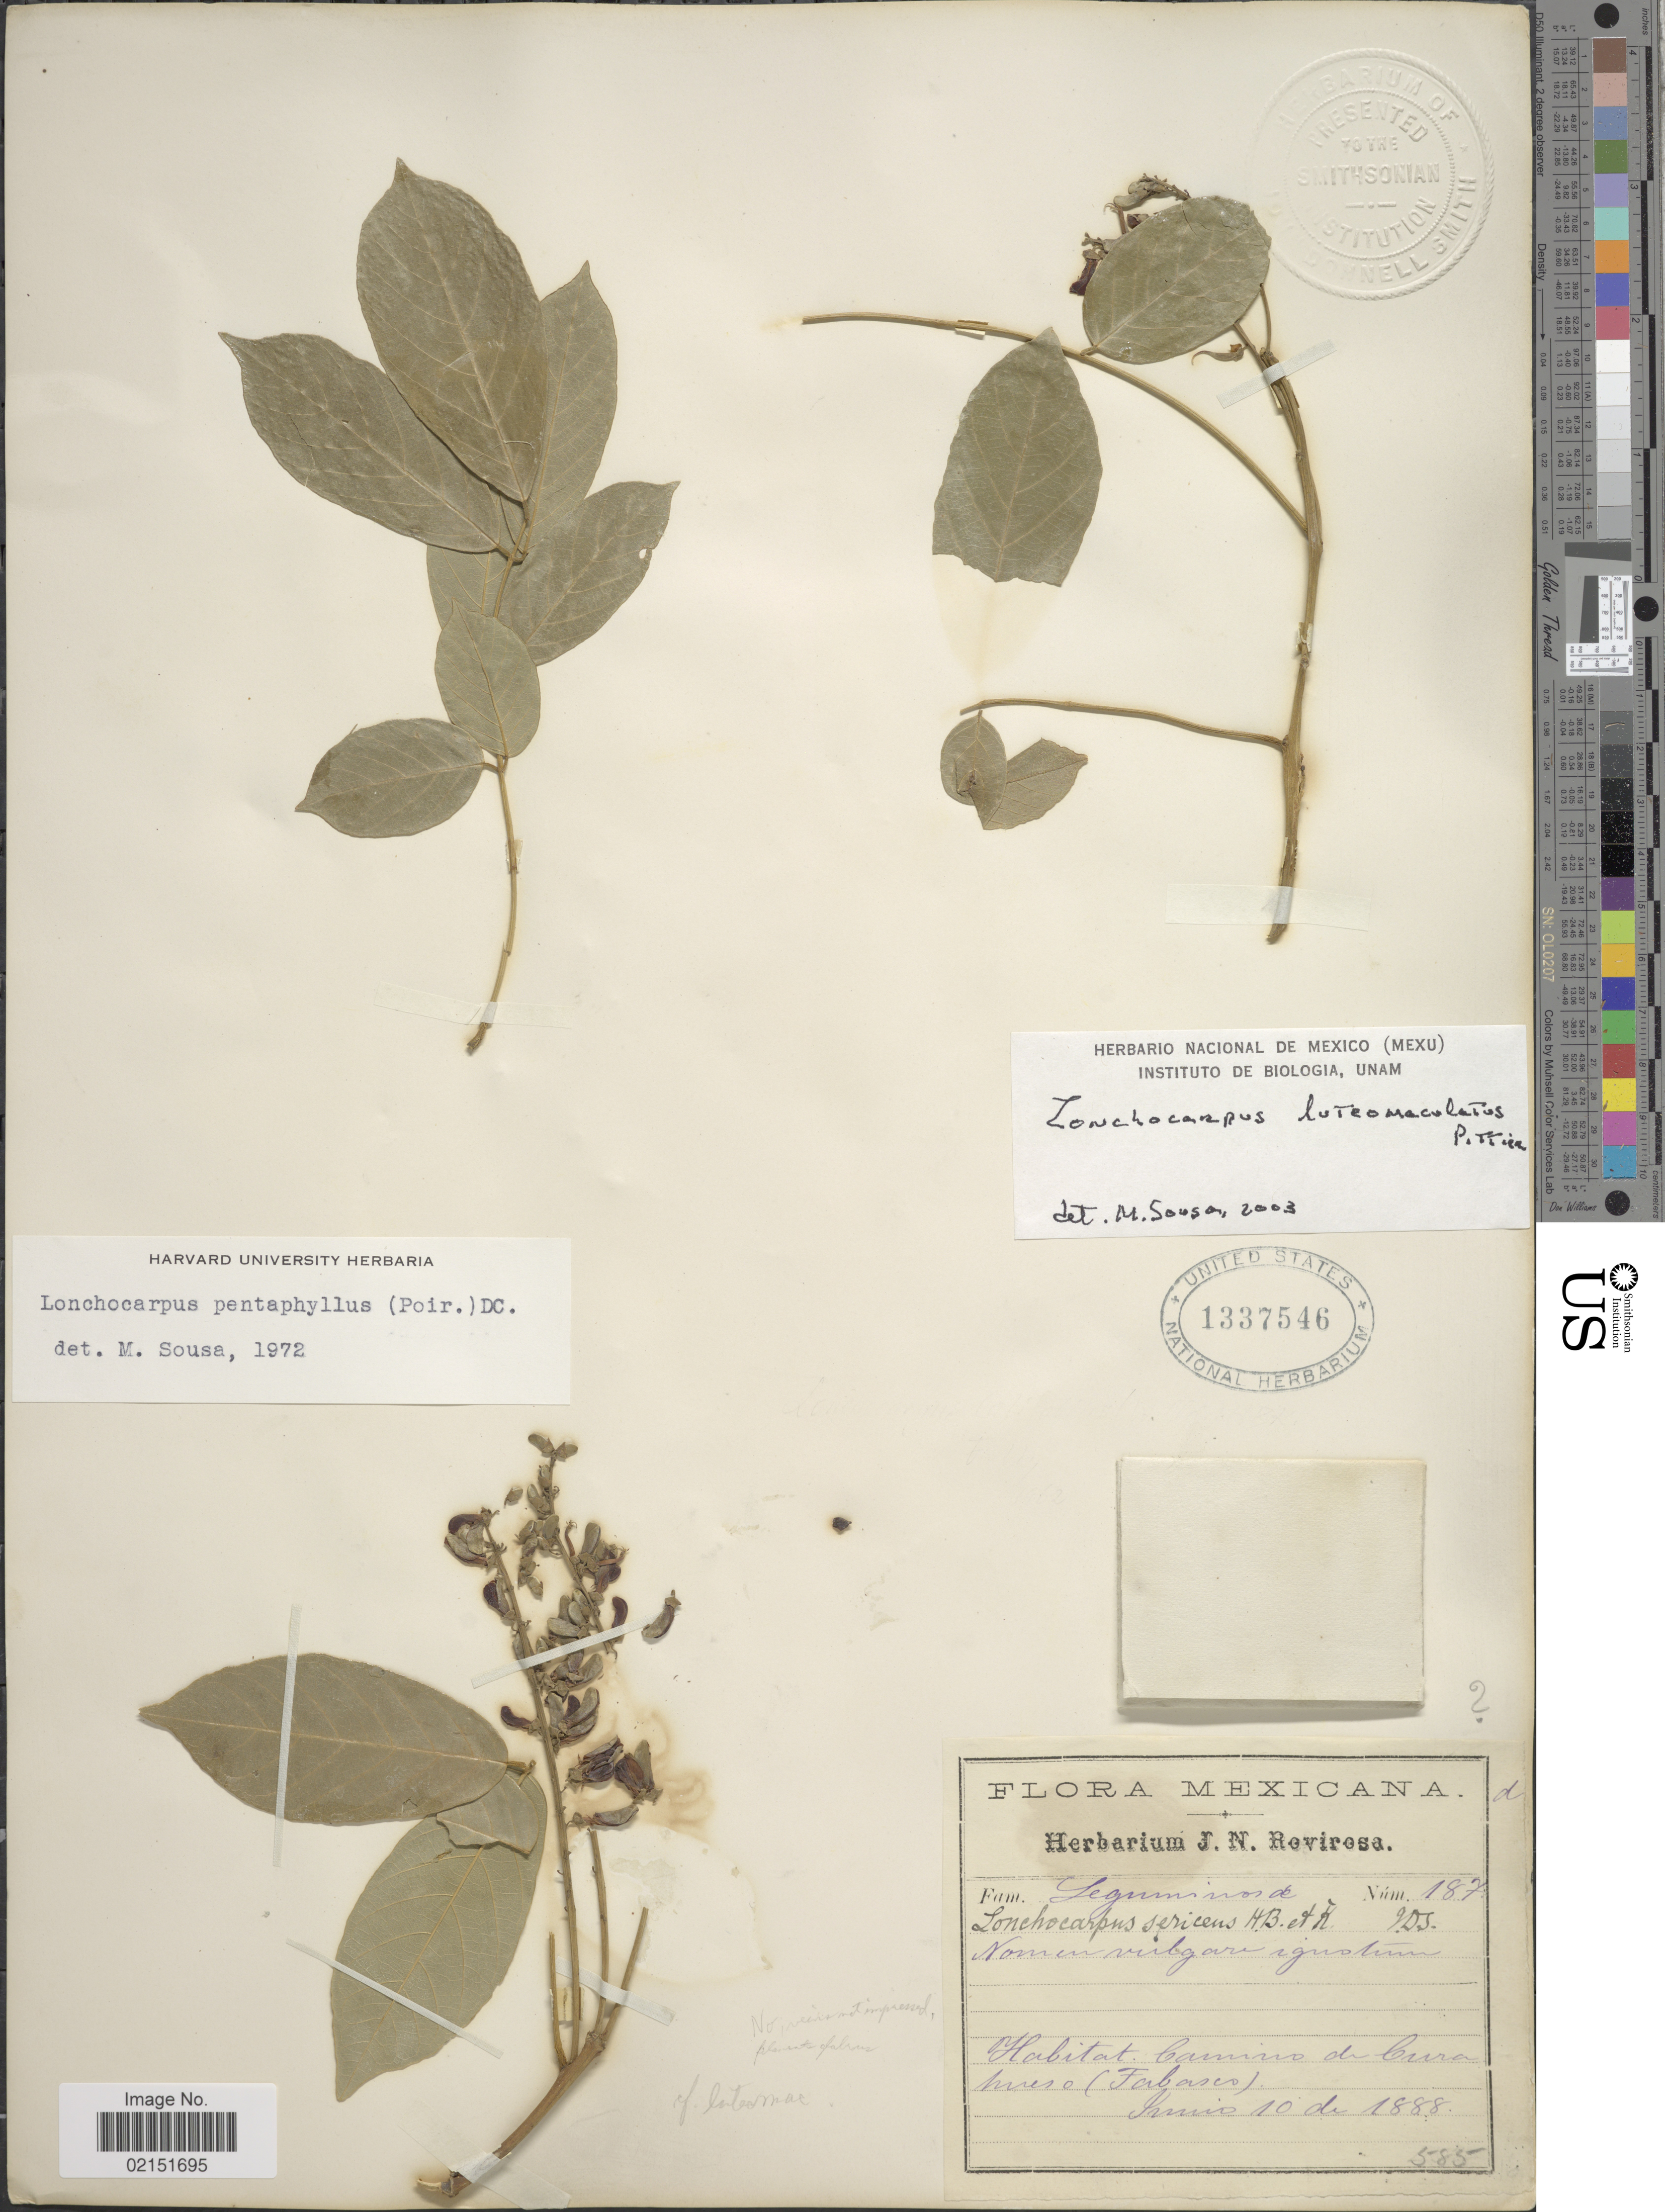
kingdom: Plantae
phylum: Tracheophyta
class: Magnoliopsida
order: Fabales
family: Fabaceae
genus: Lonchocarpus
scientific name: Lonchocarpus luteomaculatus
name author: Pittier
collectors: ex herb. J. N. Rovirosa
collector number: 187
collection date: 1888-06-10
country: Mexico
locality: Camino de Cura hueso (Tabasco)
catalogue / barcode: US 1337546